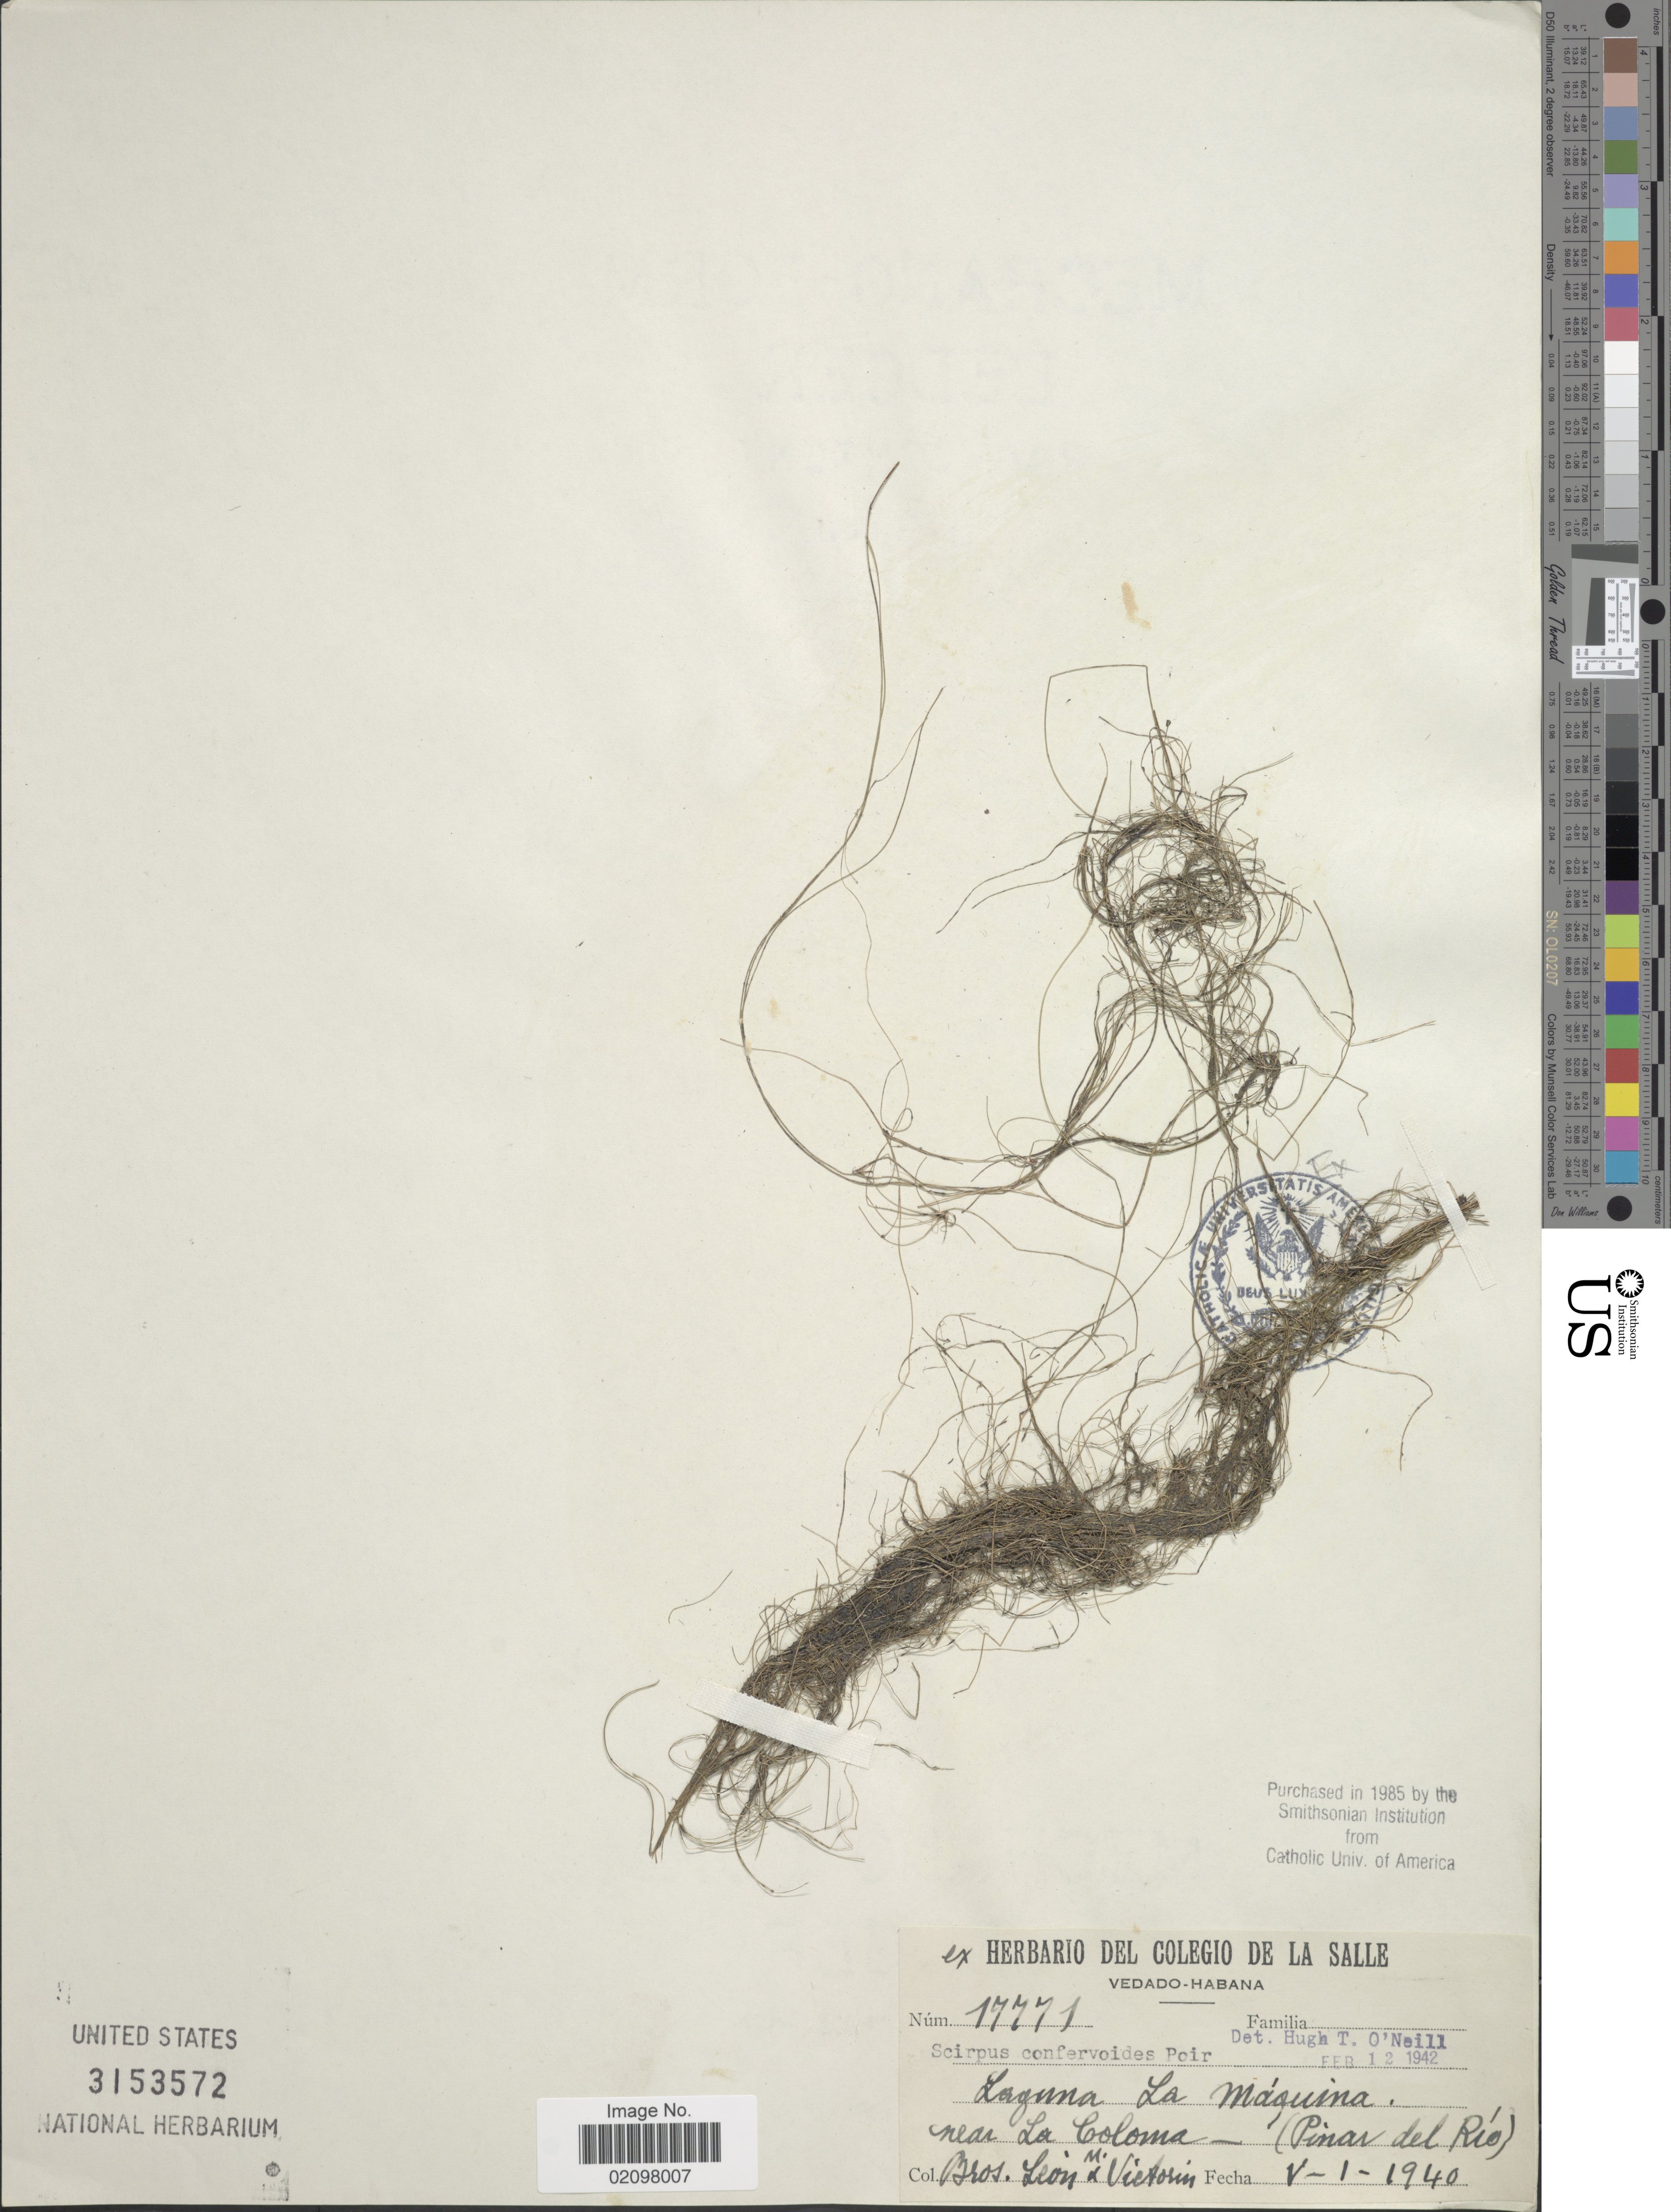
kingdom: Plantae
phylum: Tracheophyta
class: Liliopsida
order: Poales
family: Cyperaceae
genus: Eleocharis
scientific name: Eleocharis confervoides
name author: (Poir.) Steud.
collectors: Bro. León & -. Marie-Victorin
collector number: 17771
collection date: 1940-05-01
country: Cuba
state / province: Pinar del Río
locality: Laguna La Maquina, near La Coloma - (Pinar del Río)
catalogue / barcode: US 3153572